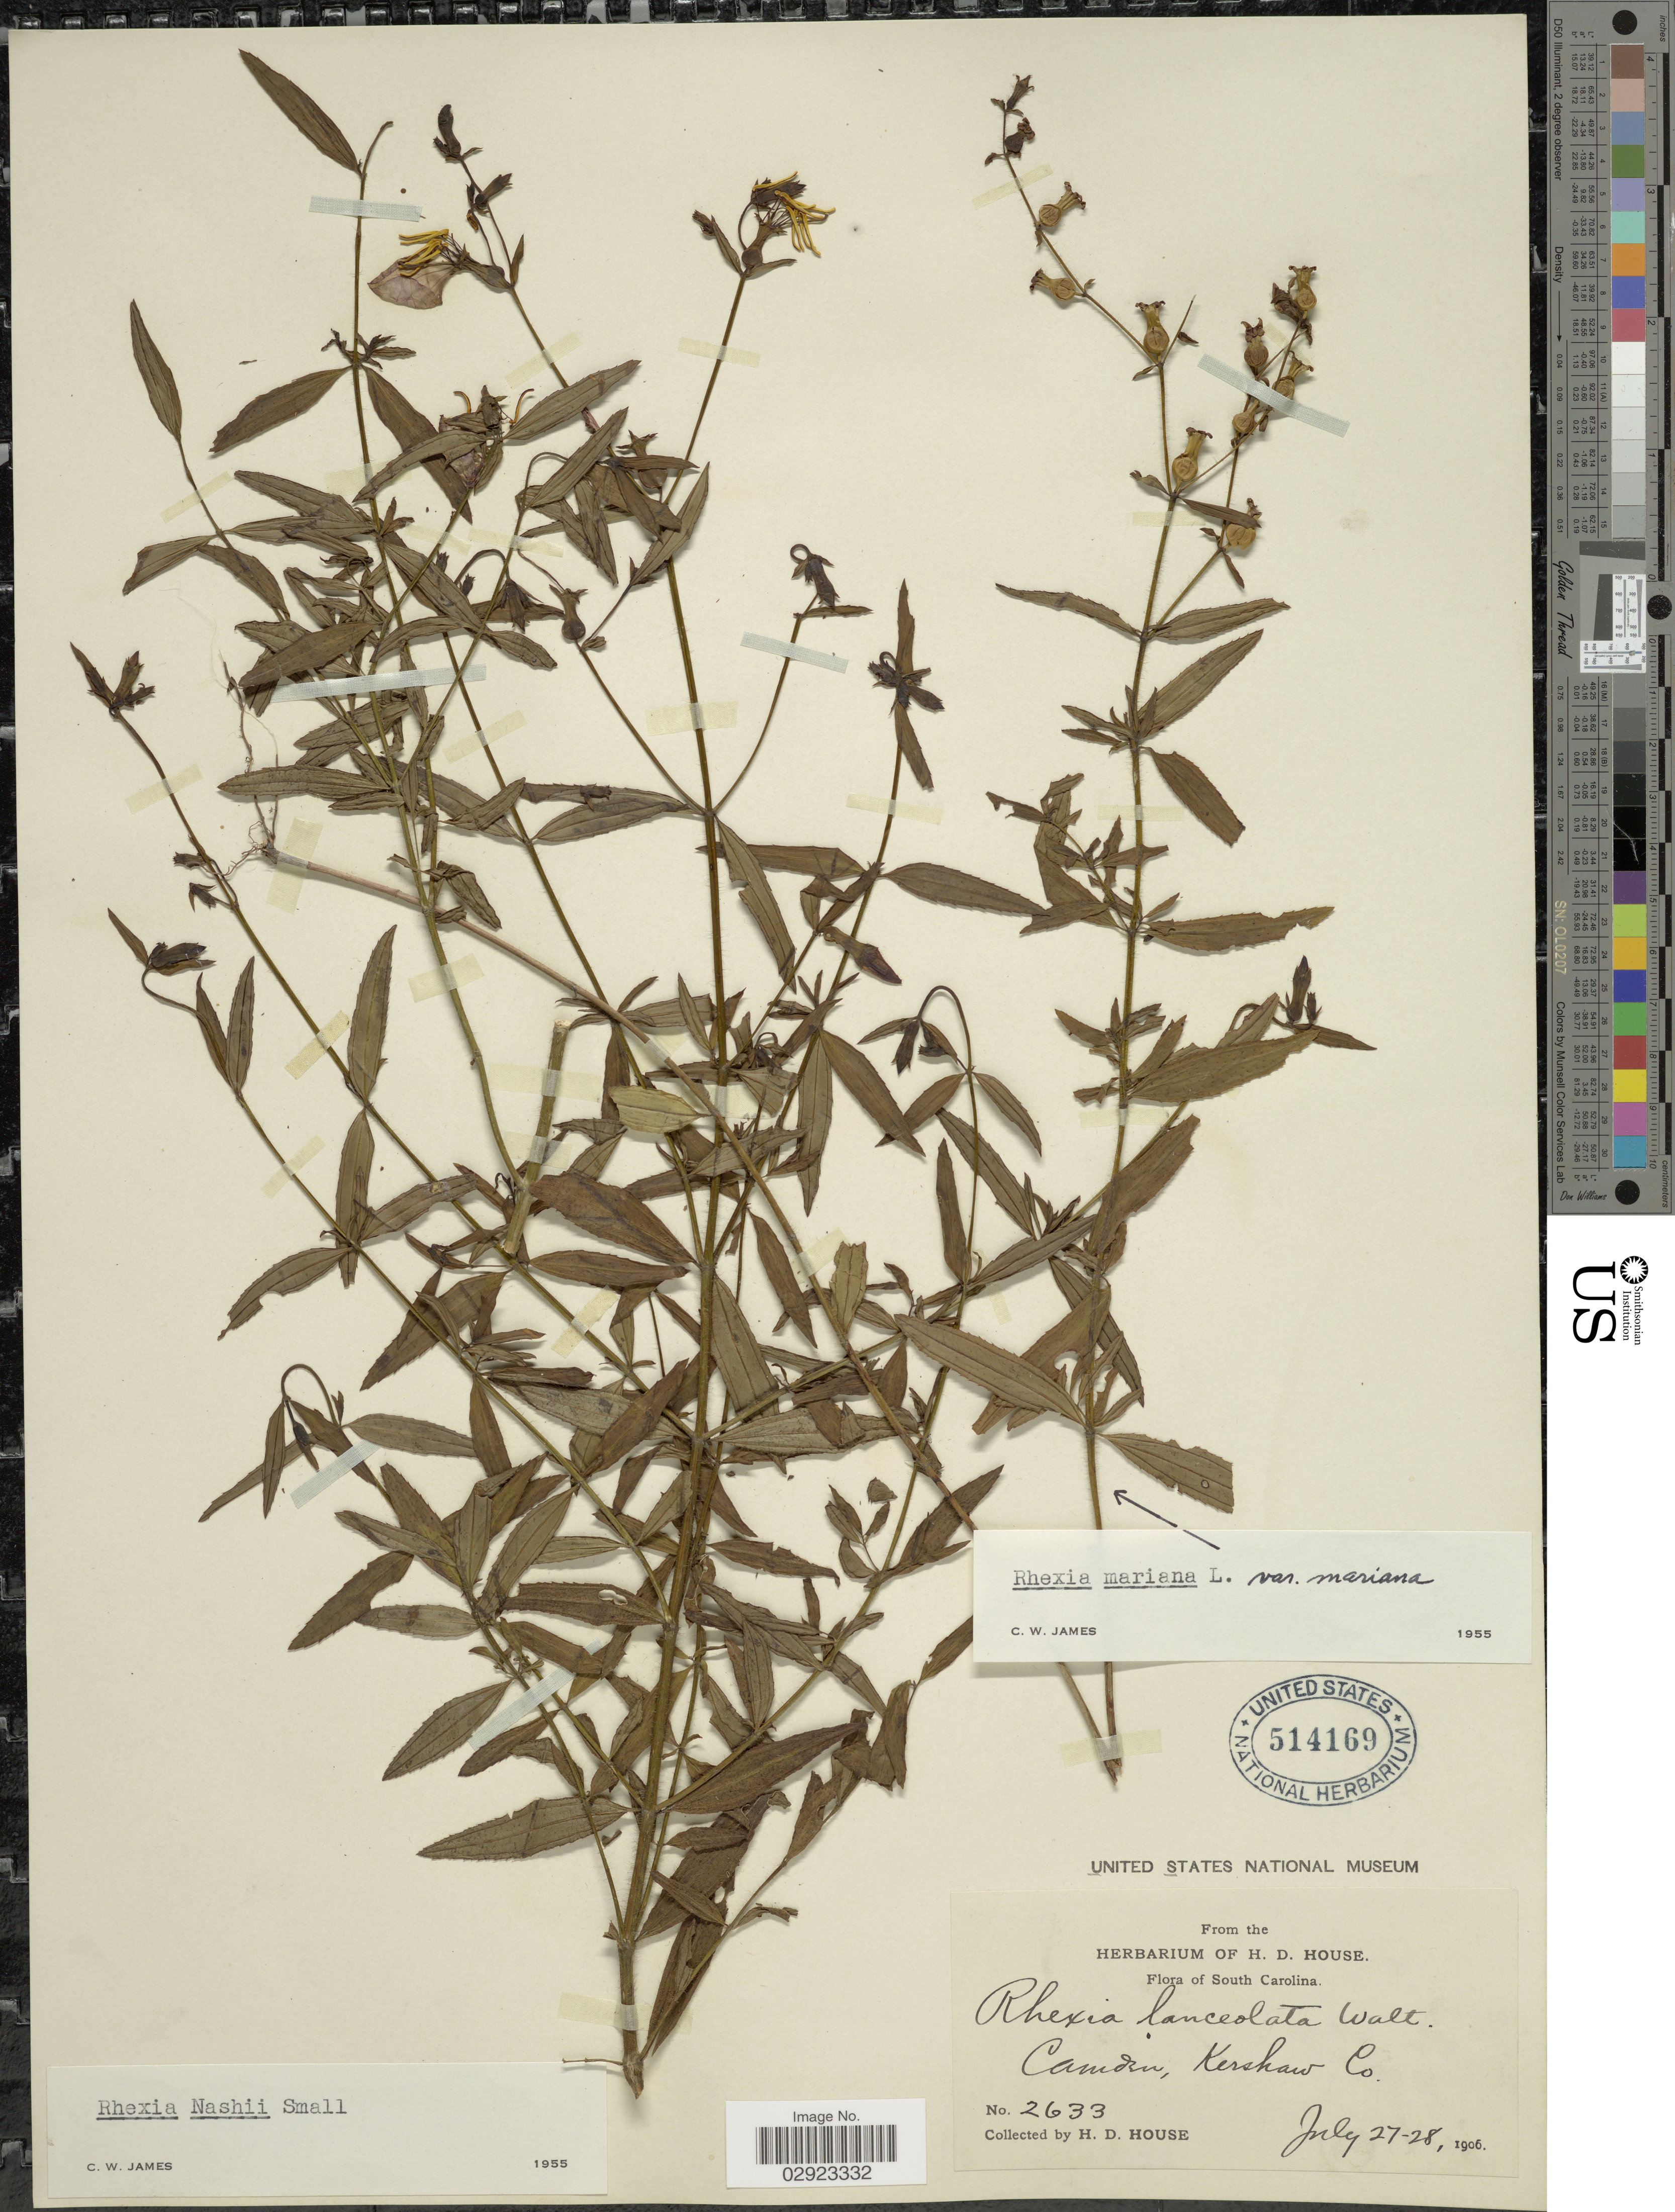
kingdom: Plantae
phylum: Tracheophyta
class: Magnoliopsida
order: Myrtales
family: Melastomataceae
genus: Rhexia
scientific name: Rhexia mariana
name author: L.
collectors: H. D. House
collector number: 2633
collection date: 1906-07-27/1906-07-28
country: United States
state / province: South Carolina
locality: Camden, Kershaw Co.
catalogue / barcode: US 514169